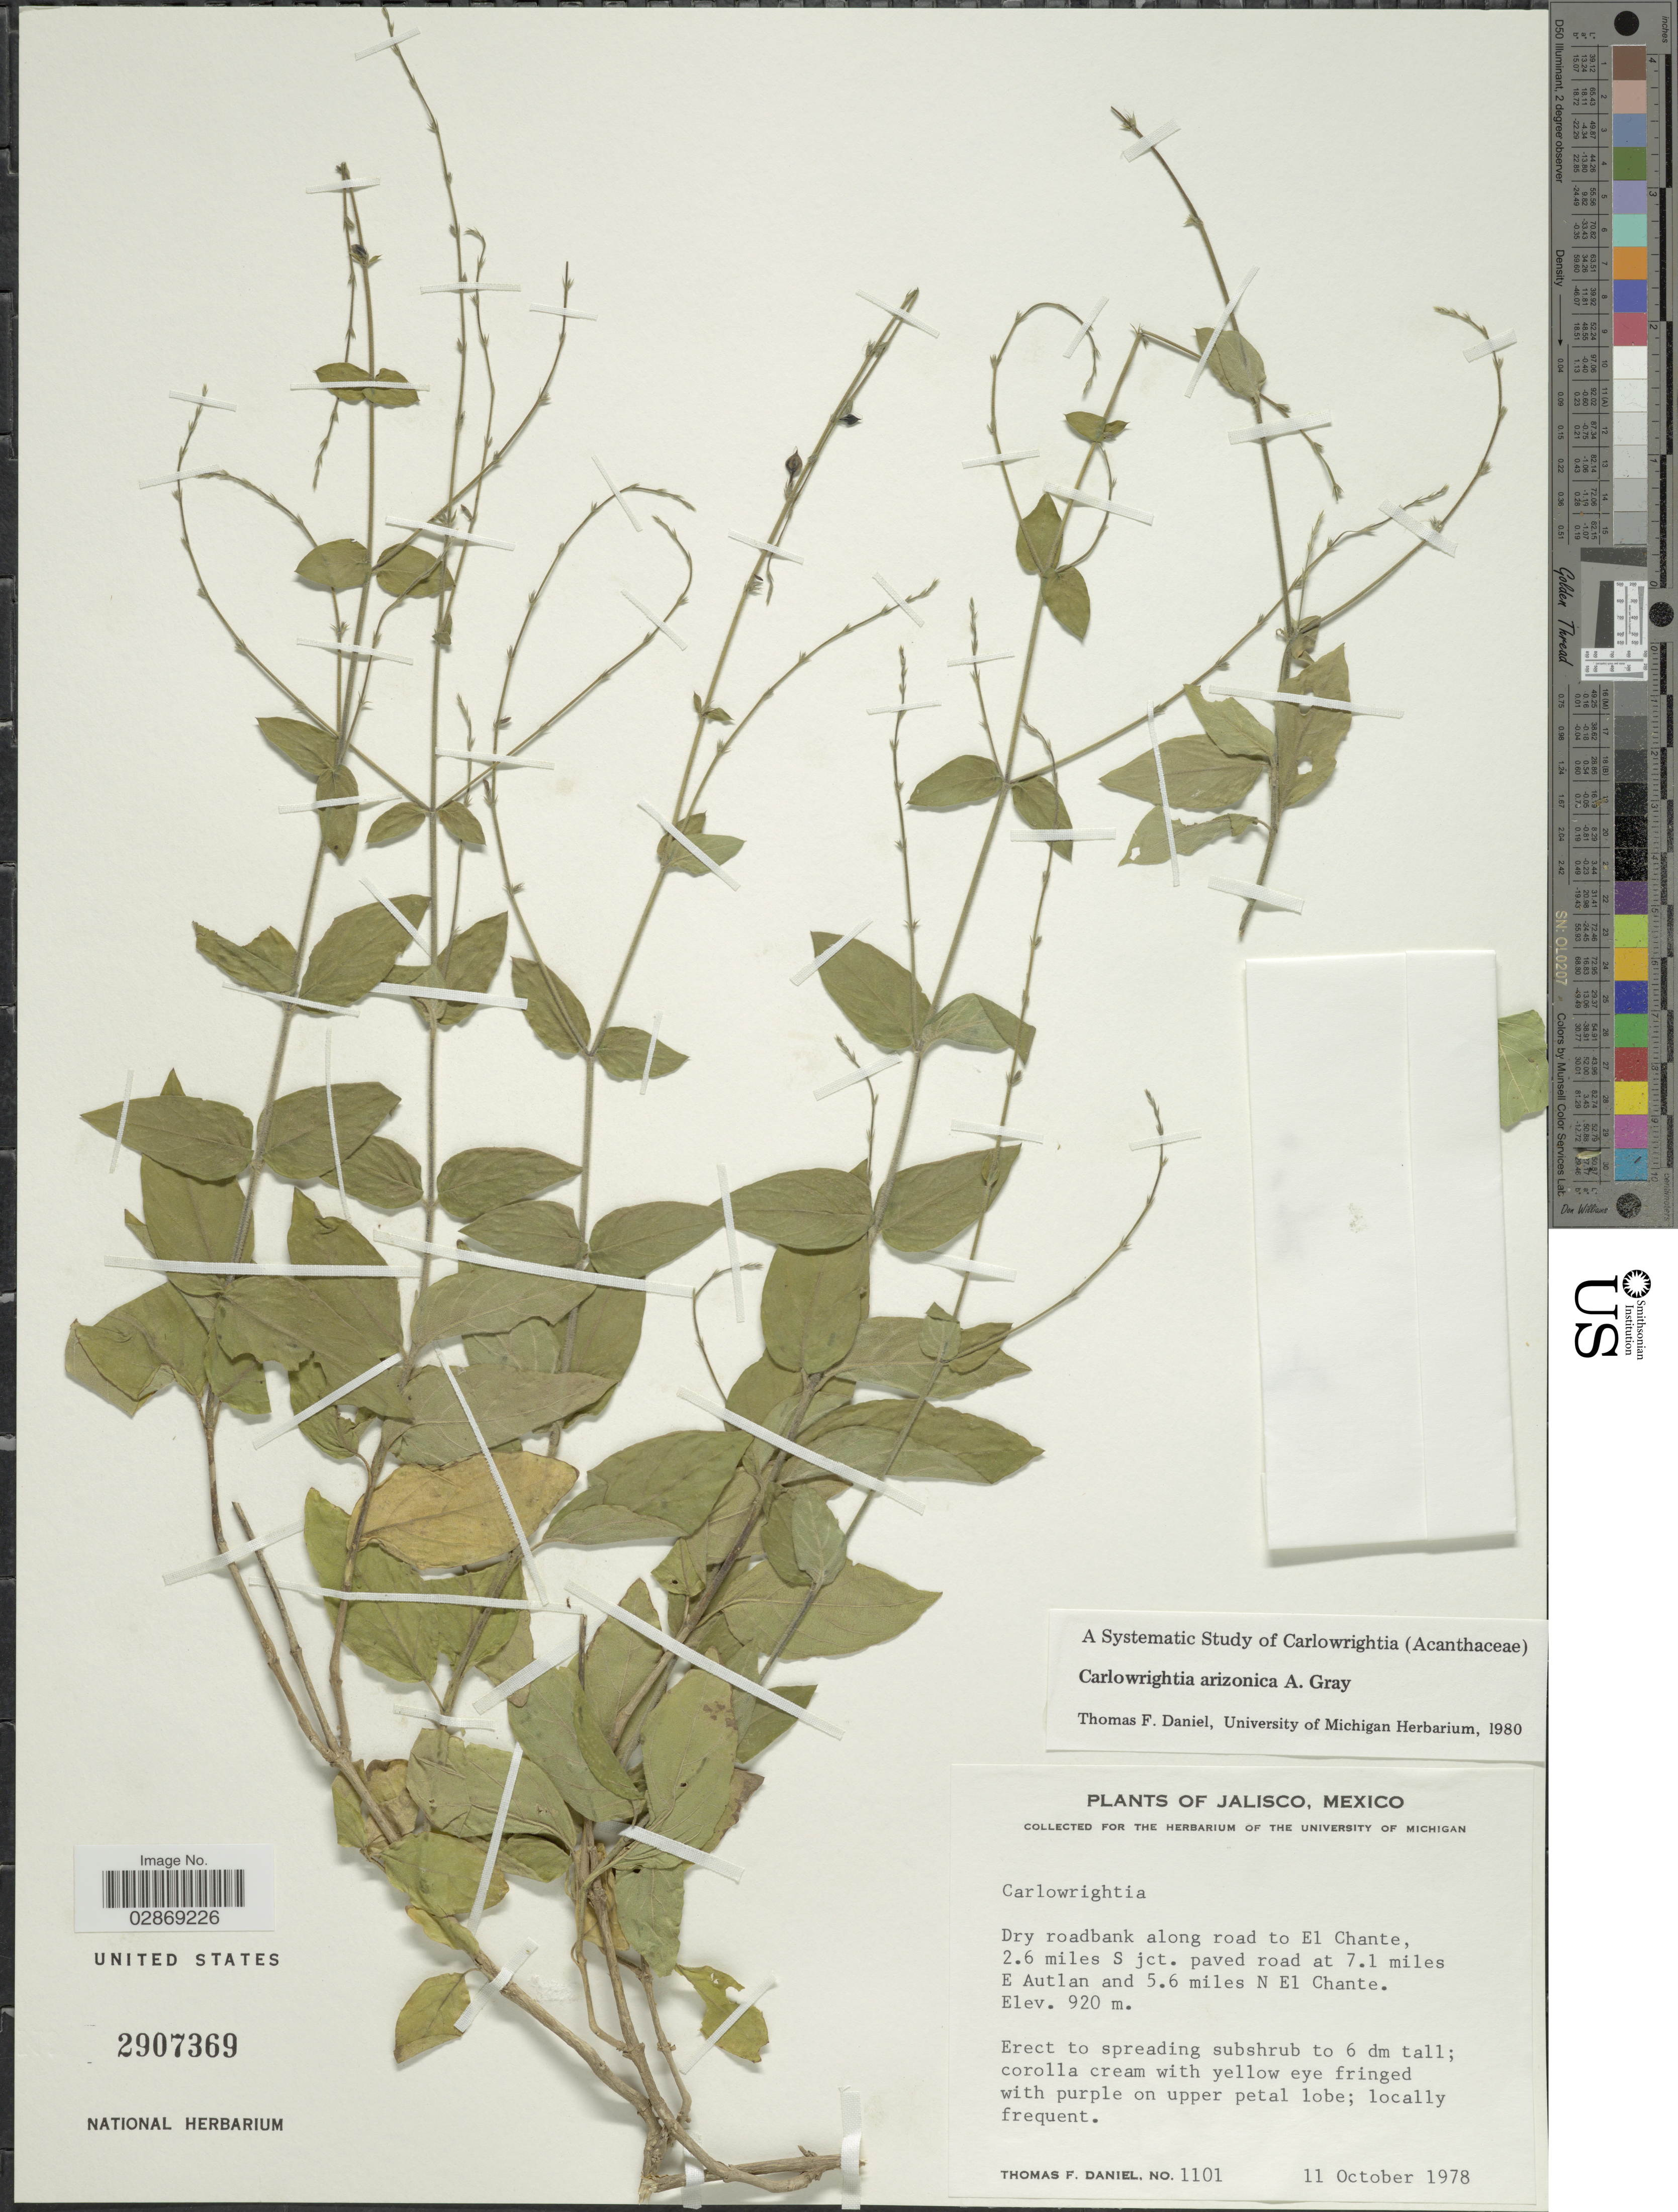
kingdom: Plantae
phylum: Tracheophyta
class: Magnoliopsida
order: Lamiales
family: Acanthaceae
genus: Carlowrightia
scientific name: Carlowrightia arizonica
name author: A. Gray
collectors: T. F. Daniel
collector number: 1101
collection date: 1978-10-11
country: Mexico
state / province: Jalisco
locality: Dry roadbank along road to El Chante, 2.6 miles S jct. paved road at 7.1 miles E Autlan and 5.6 miles N El Chante.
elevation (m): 920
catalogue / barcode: US 2907369